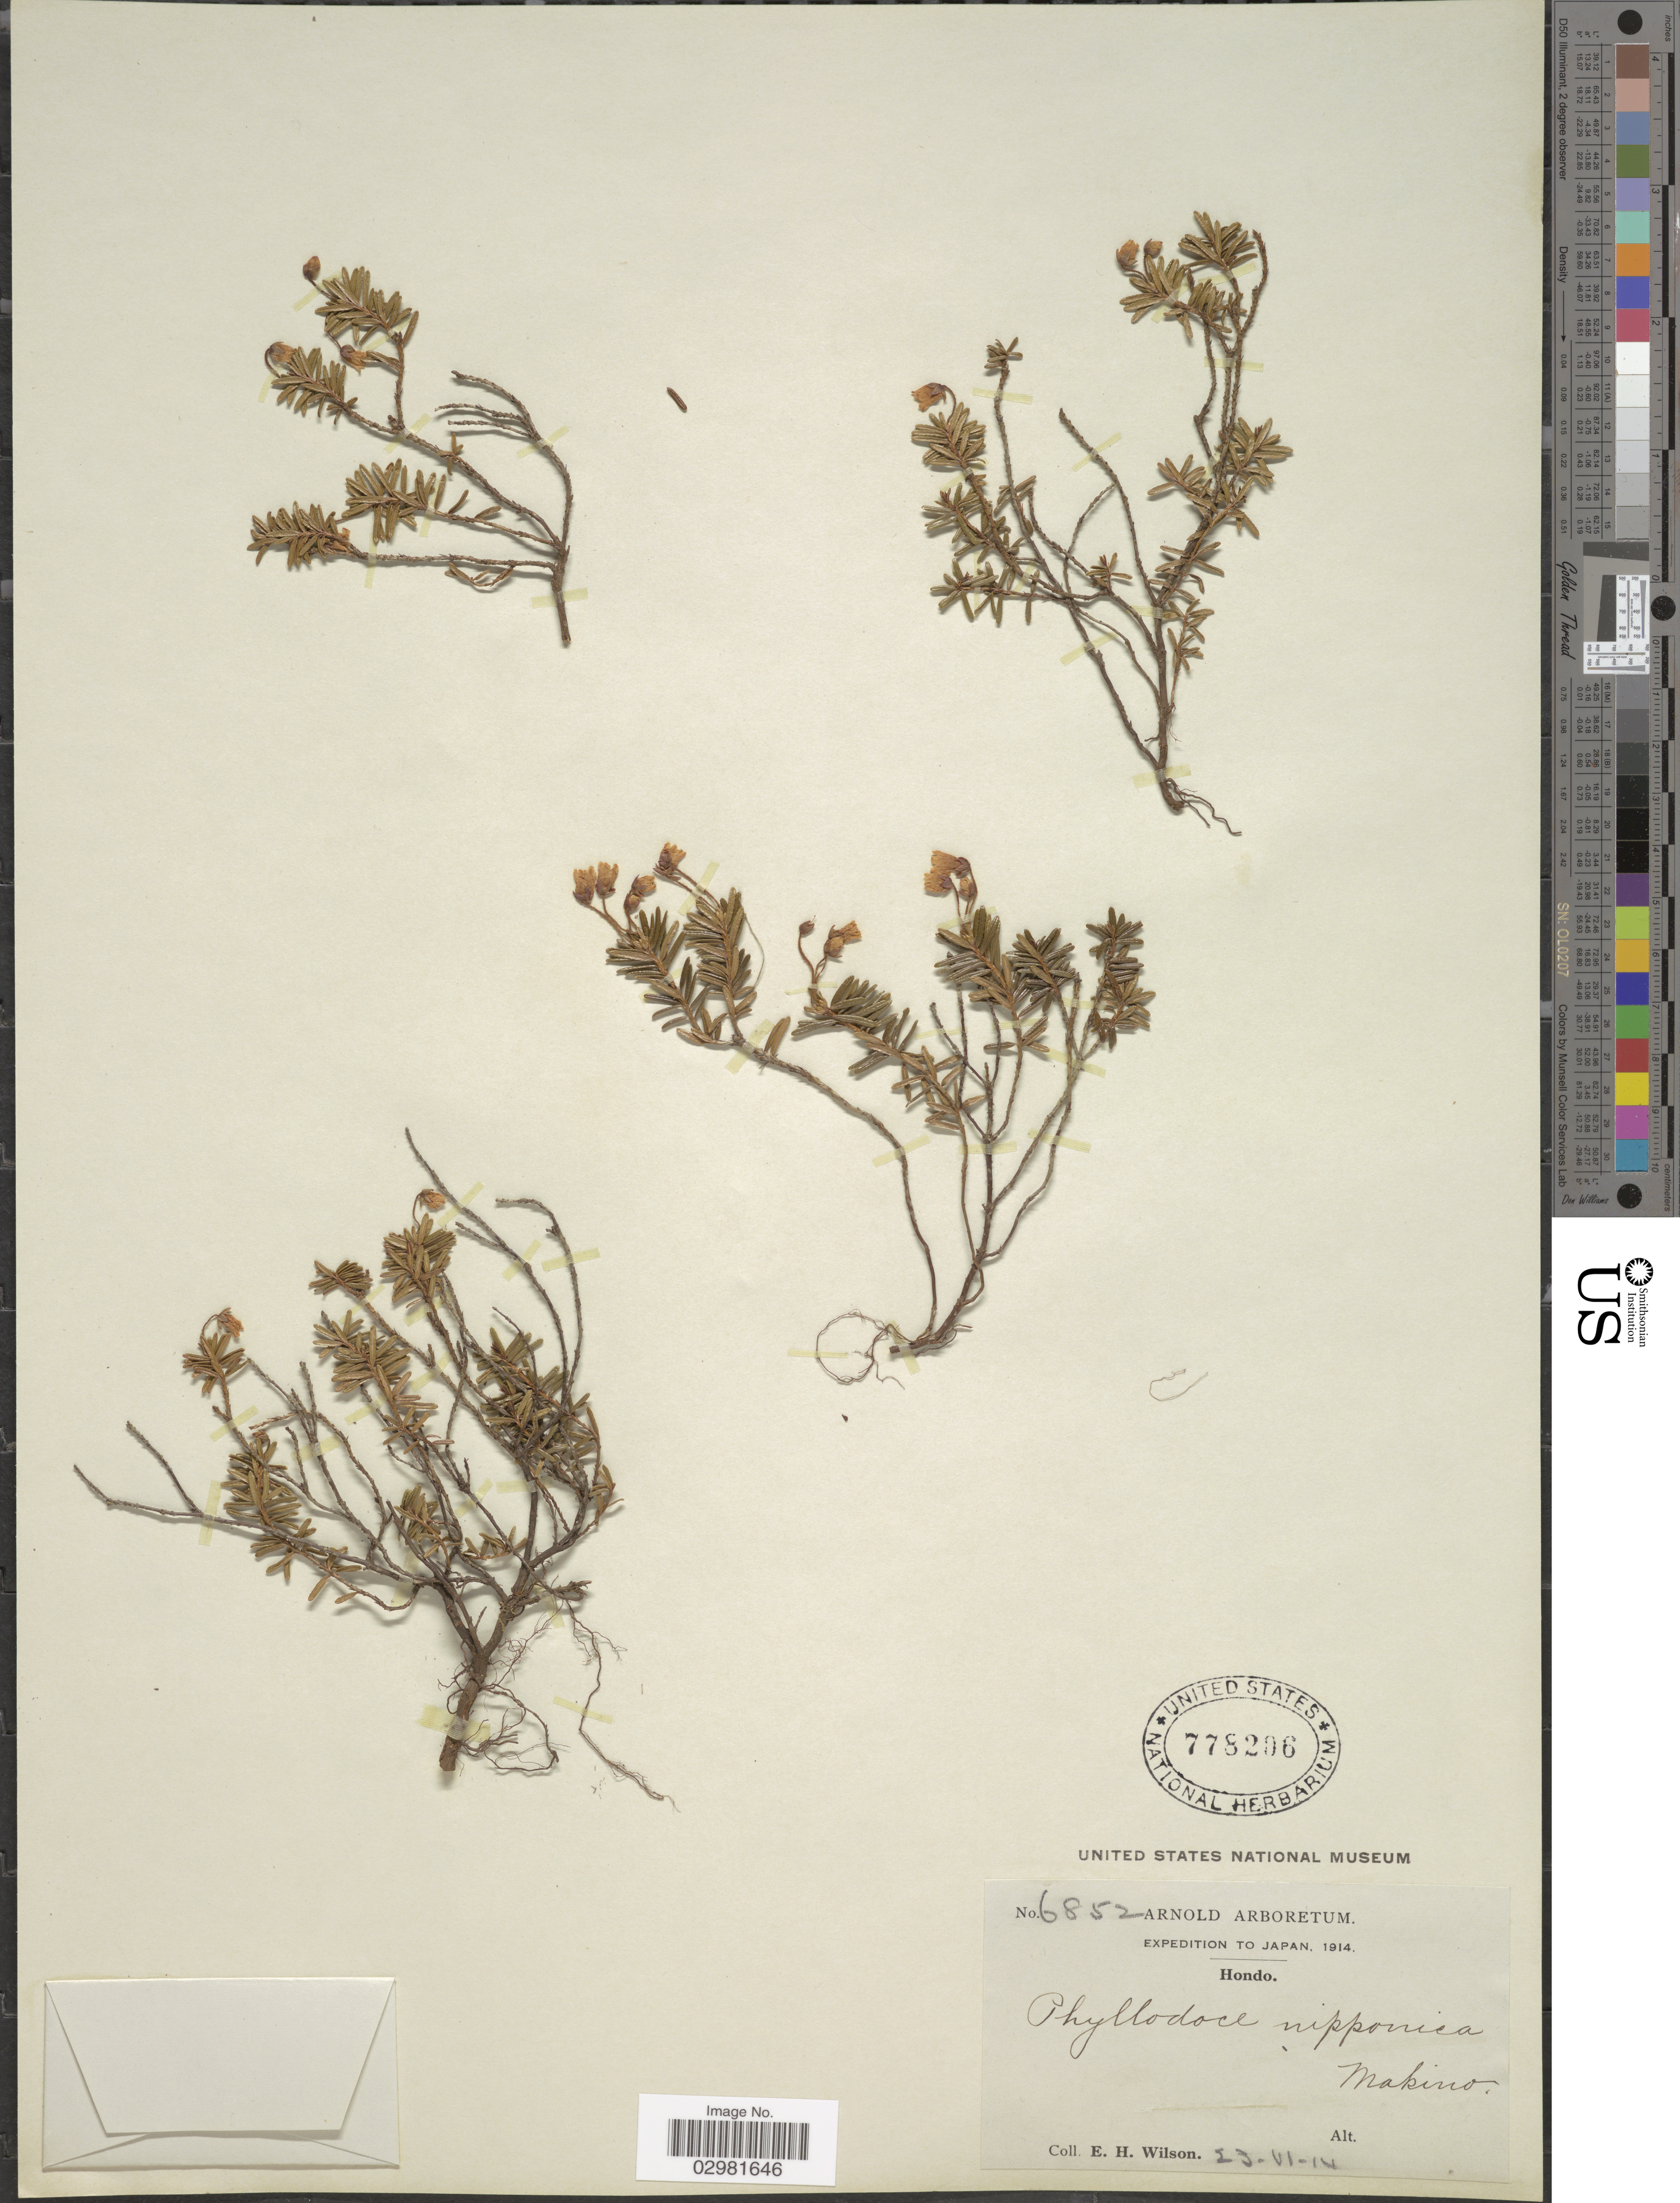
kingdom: Plantae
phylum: Tracheophyta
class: Magnoliopsida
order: Ericales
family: Ericaceae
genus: Phyllodoce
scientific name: Phyllodoce nipponica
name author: Makino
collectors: E. Wilson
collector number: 6852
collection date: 1914-06-23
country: Japan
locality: Hondo.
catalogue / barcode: US 778206